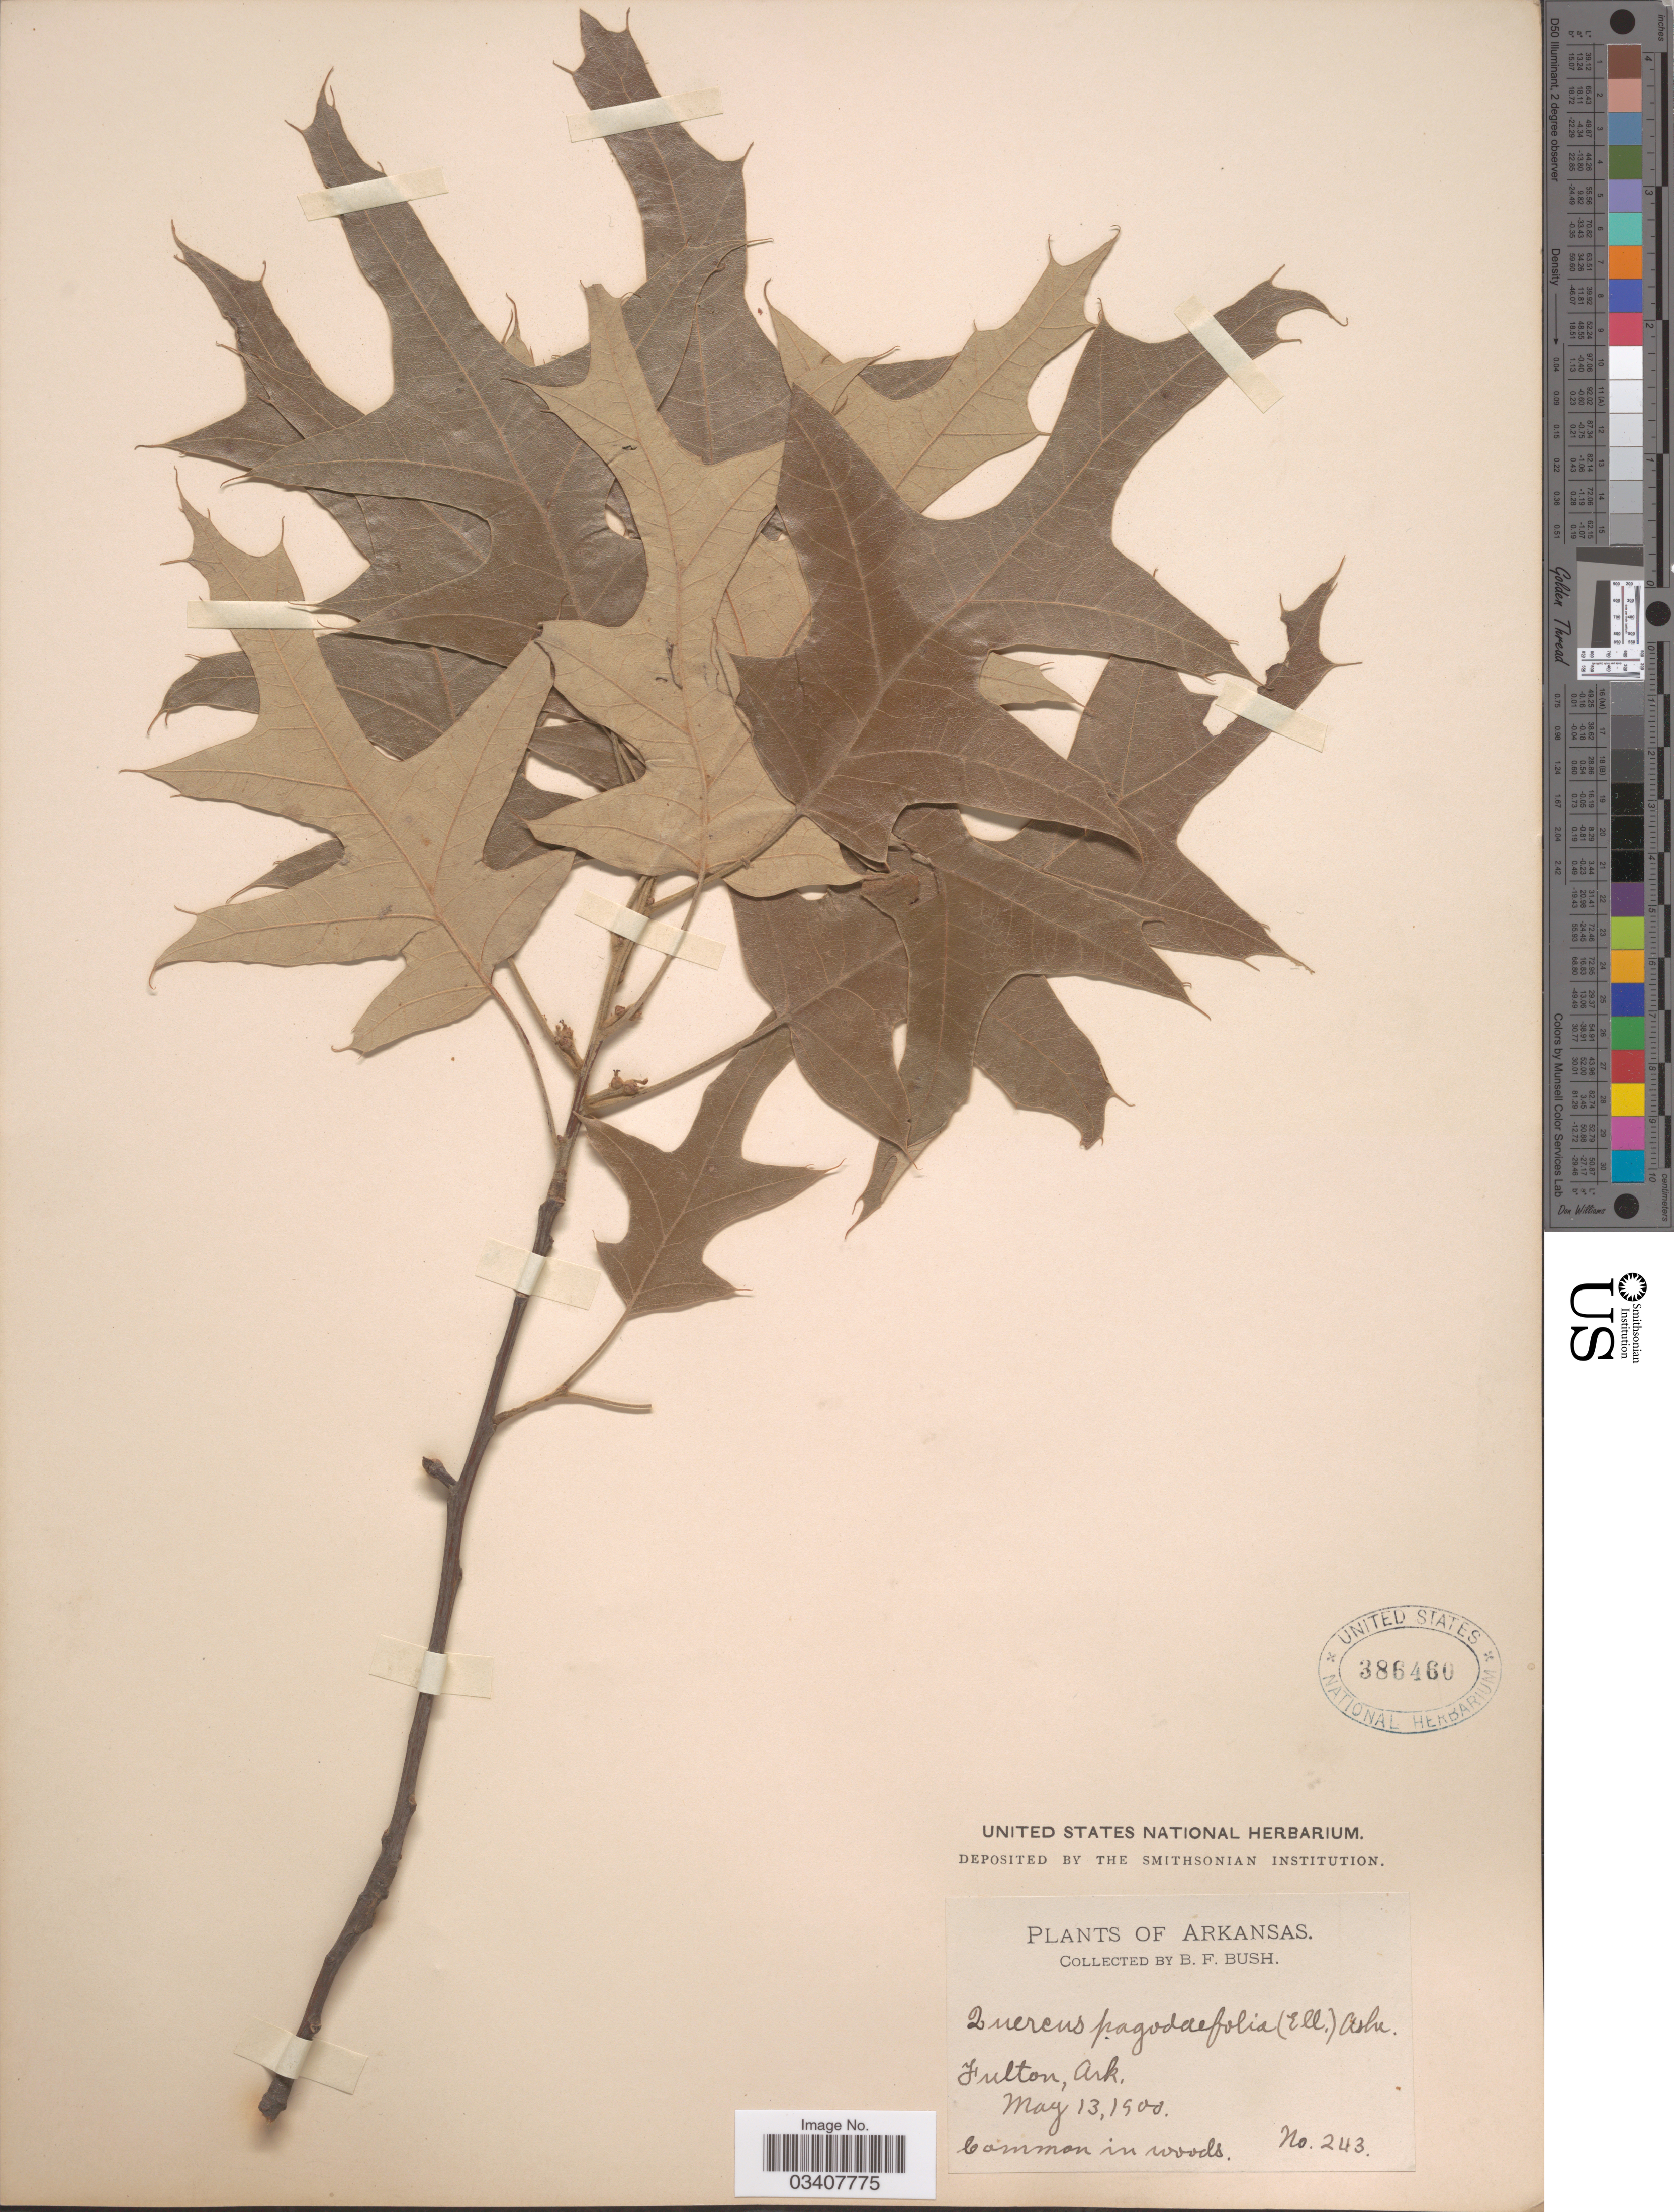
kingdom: Plantae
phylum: Tracheophyta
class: Magnoliopsida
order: Fagales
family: Fagaceae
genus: Quercus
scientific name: Quercus pagodifolia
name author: (Elliott) Ashe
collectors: B. F. Bush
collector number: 243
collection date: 1900-05-13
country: United States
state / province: Arkansas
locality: Fulton.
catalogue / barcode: US 386460